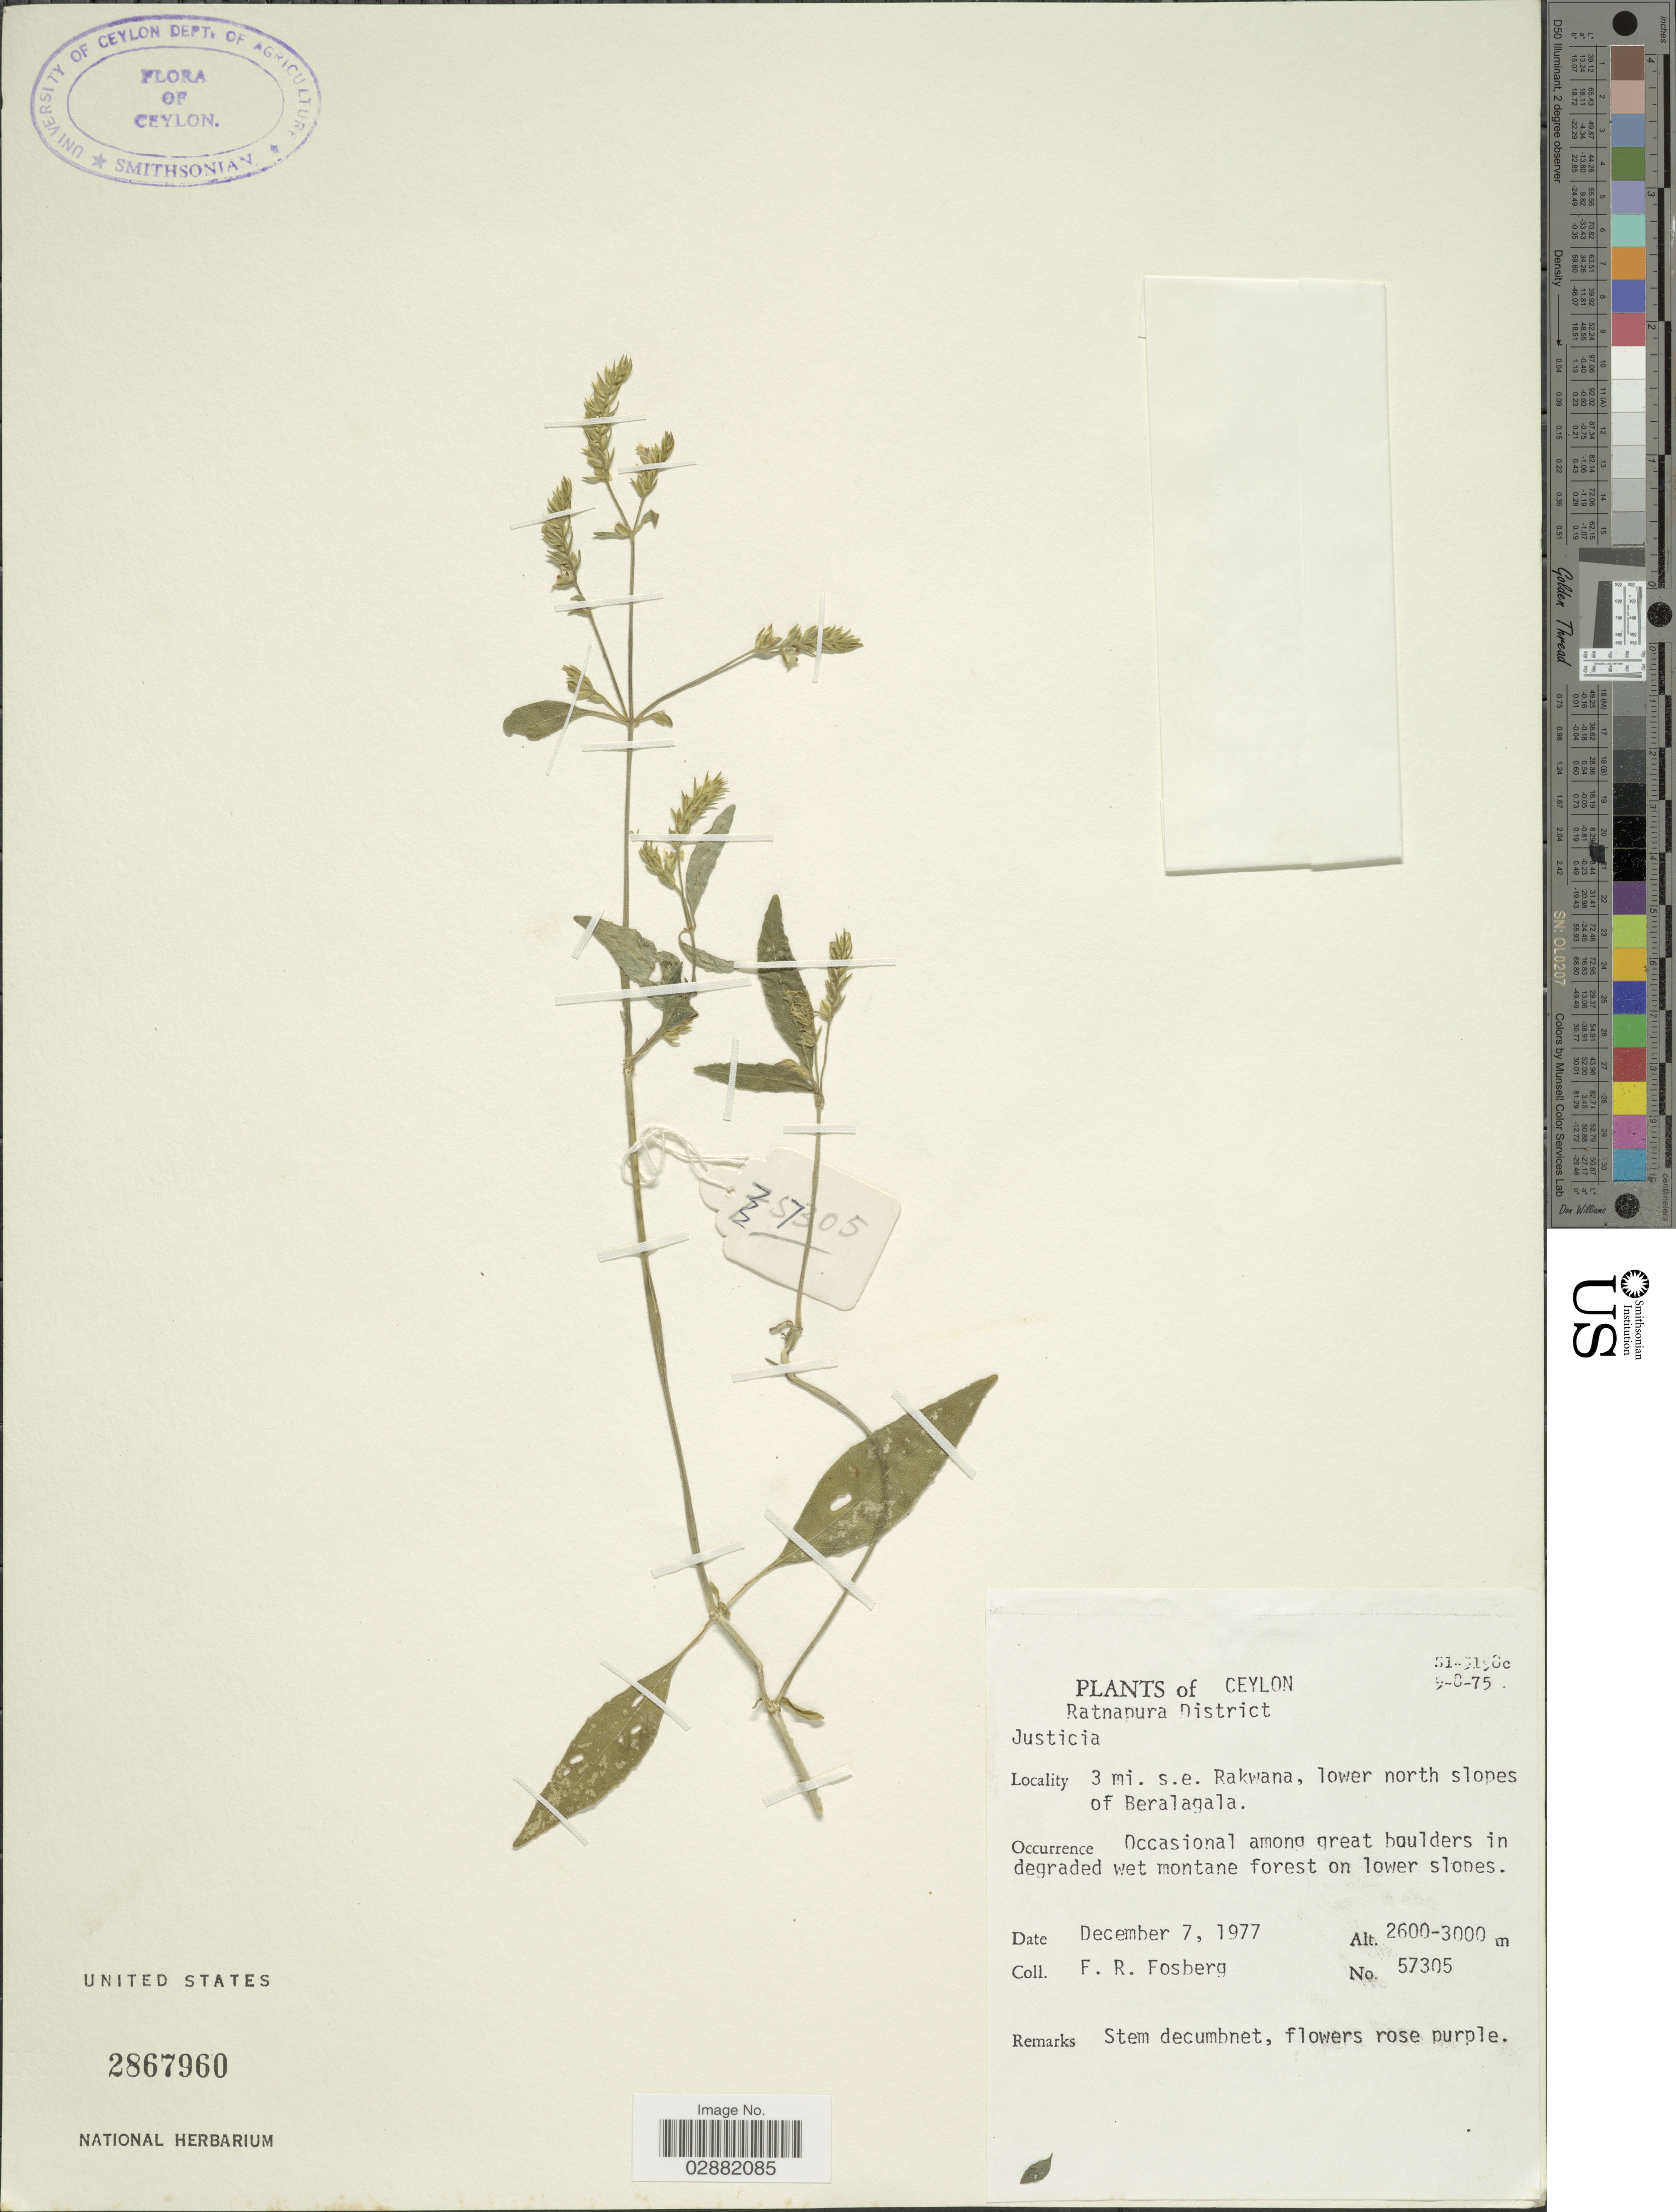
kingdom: Plantae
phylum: Tracheophyta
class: Magnoliopsida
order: Lamiales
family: Acanthaceae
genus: Justicia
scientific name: Justicia sp.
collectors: F. R. Fosberg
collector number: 57305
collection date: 1977-12-07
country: Sri Lanka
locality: Ceylon, Ratnapura District, 3 mi. s.e. Rakwana, lower north slopes of Beralagala.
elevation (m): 2600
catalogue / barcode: US 2867960